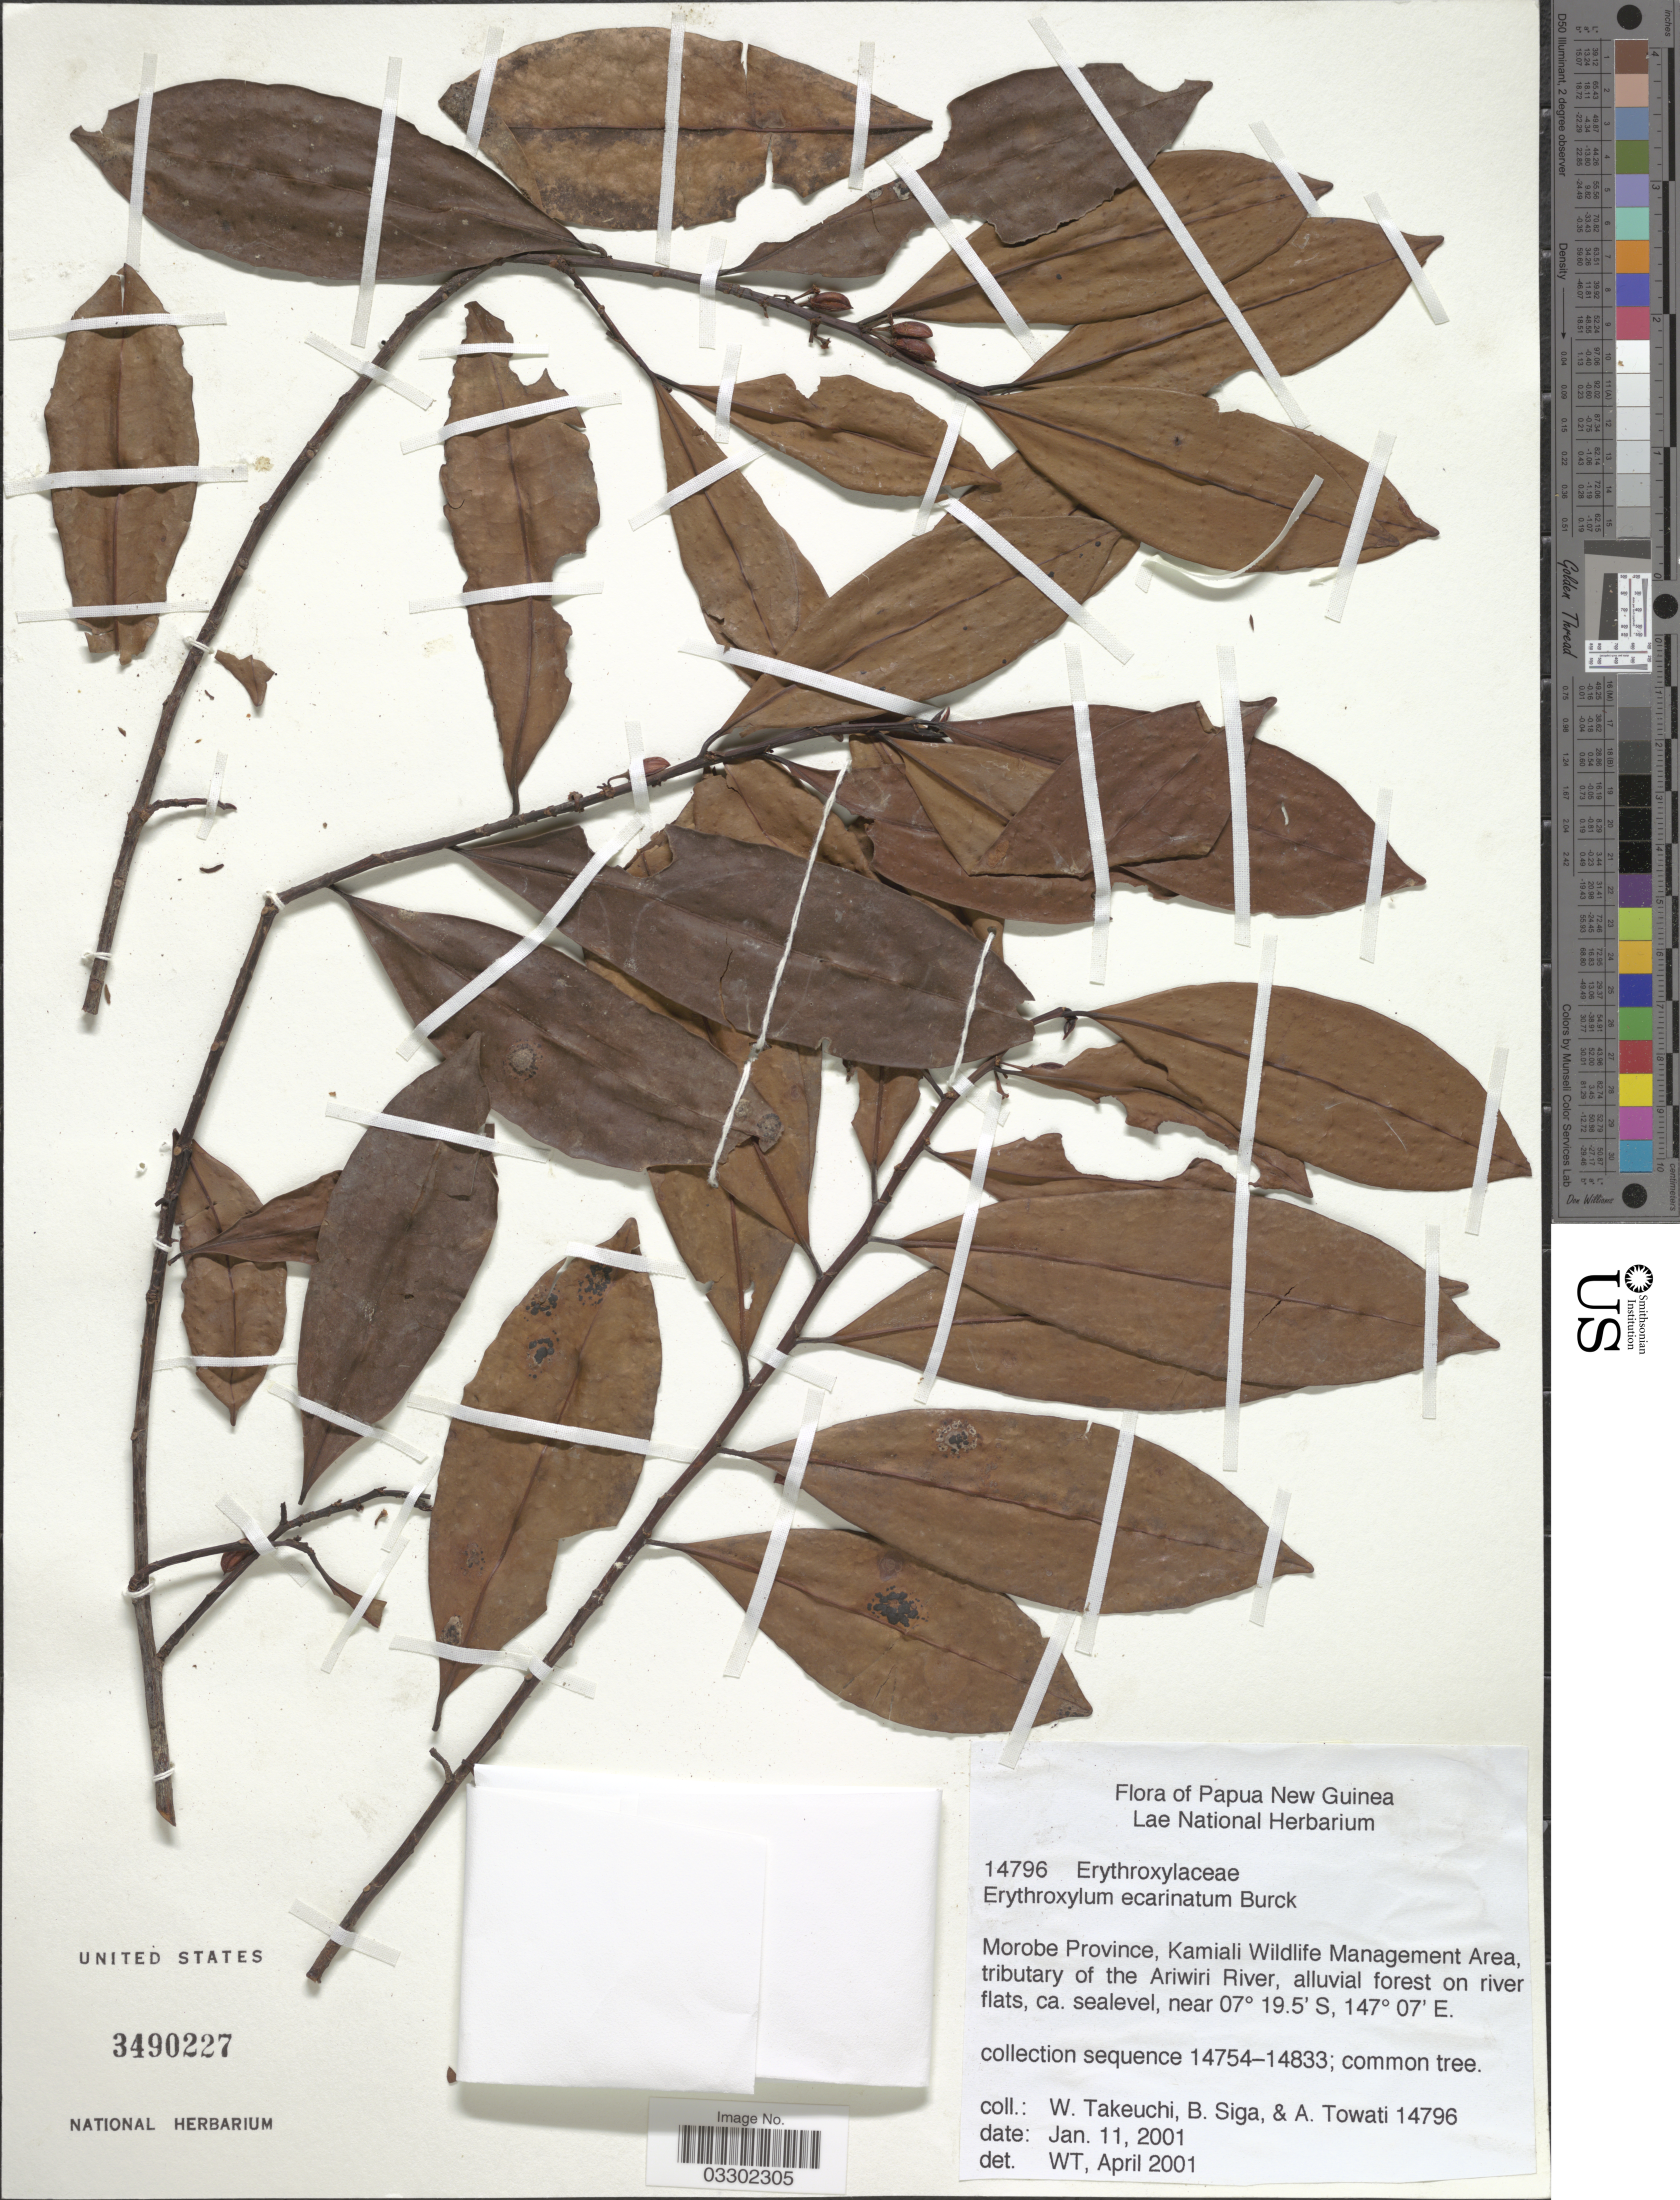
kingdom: Plantae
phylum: Tracheophyta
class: Magnoliopsida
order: Malpighiales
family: Erythroxylaceae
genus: Erythroxylum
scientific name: Erythroxylum ecarinatum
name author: Hochr.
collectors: W. Takeuchi, B. Siga & A. Towati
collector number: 14796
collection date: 2001-01-11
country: Papua New Guinea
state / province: Morobe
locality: Kamiali Wildlife Management Area, tributary of the Ariwiri River.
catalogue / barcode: US 3490227